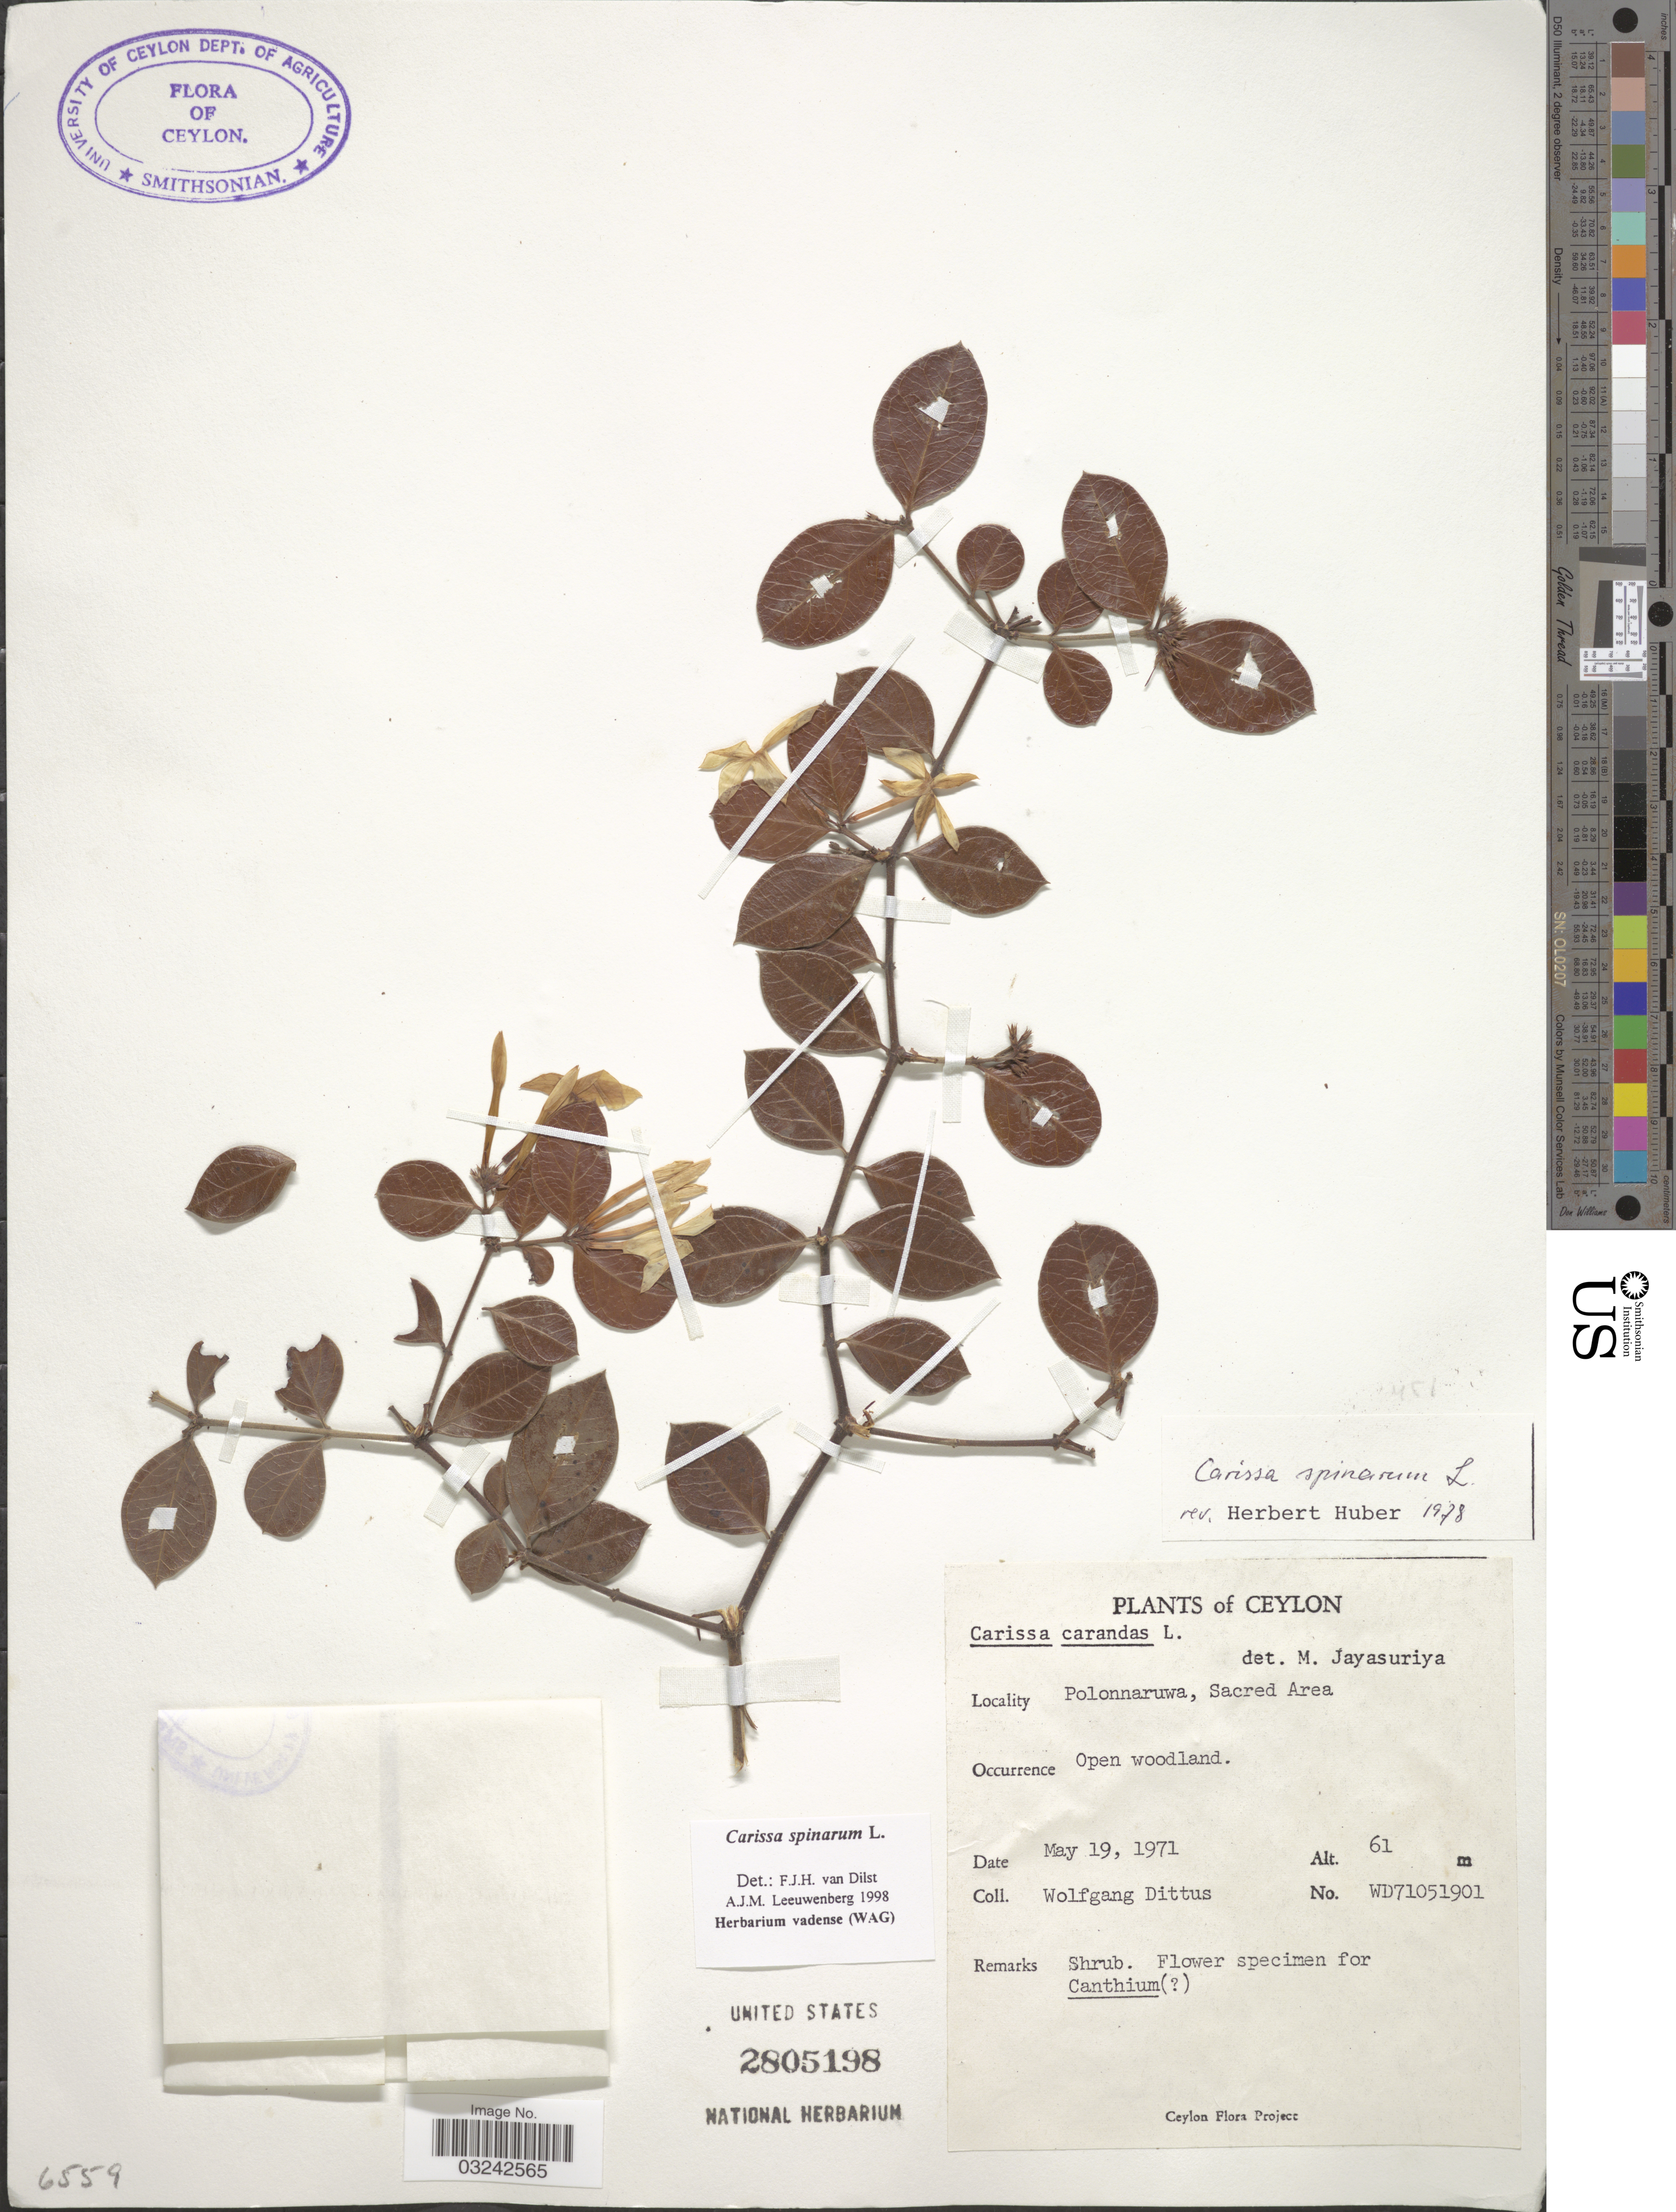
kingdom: Plantae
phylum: Tracheophyta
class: Magnoliopsida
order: Gentianales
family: Apocynaceae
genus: Carissa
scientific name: Carissa spinarum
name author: L.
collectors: W. Dittus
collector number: WD71051901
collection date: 1971-05-19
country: Sri Lanka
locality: Ceylon. Polonnaruwa, Sacred Area.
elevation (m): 61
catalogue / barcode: US 2805198